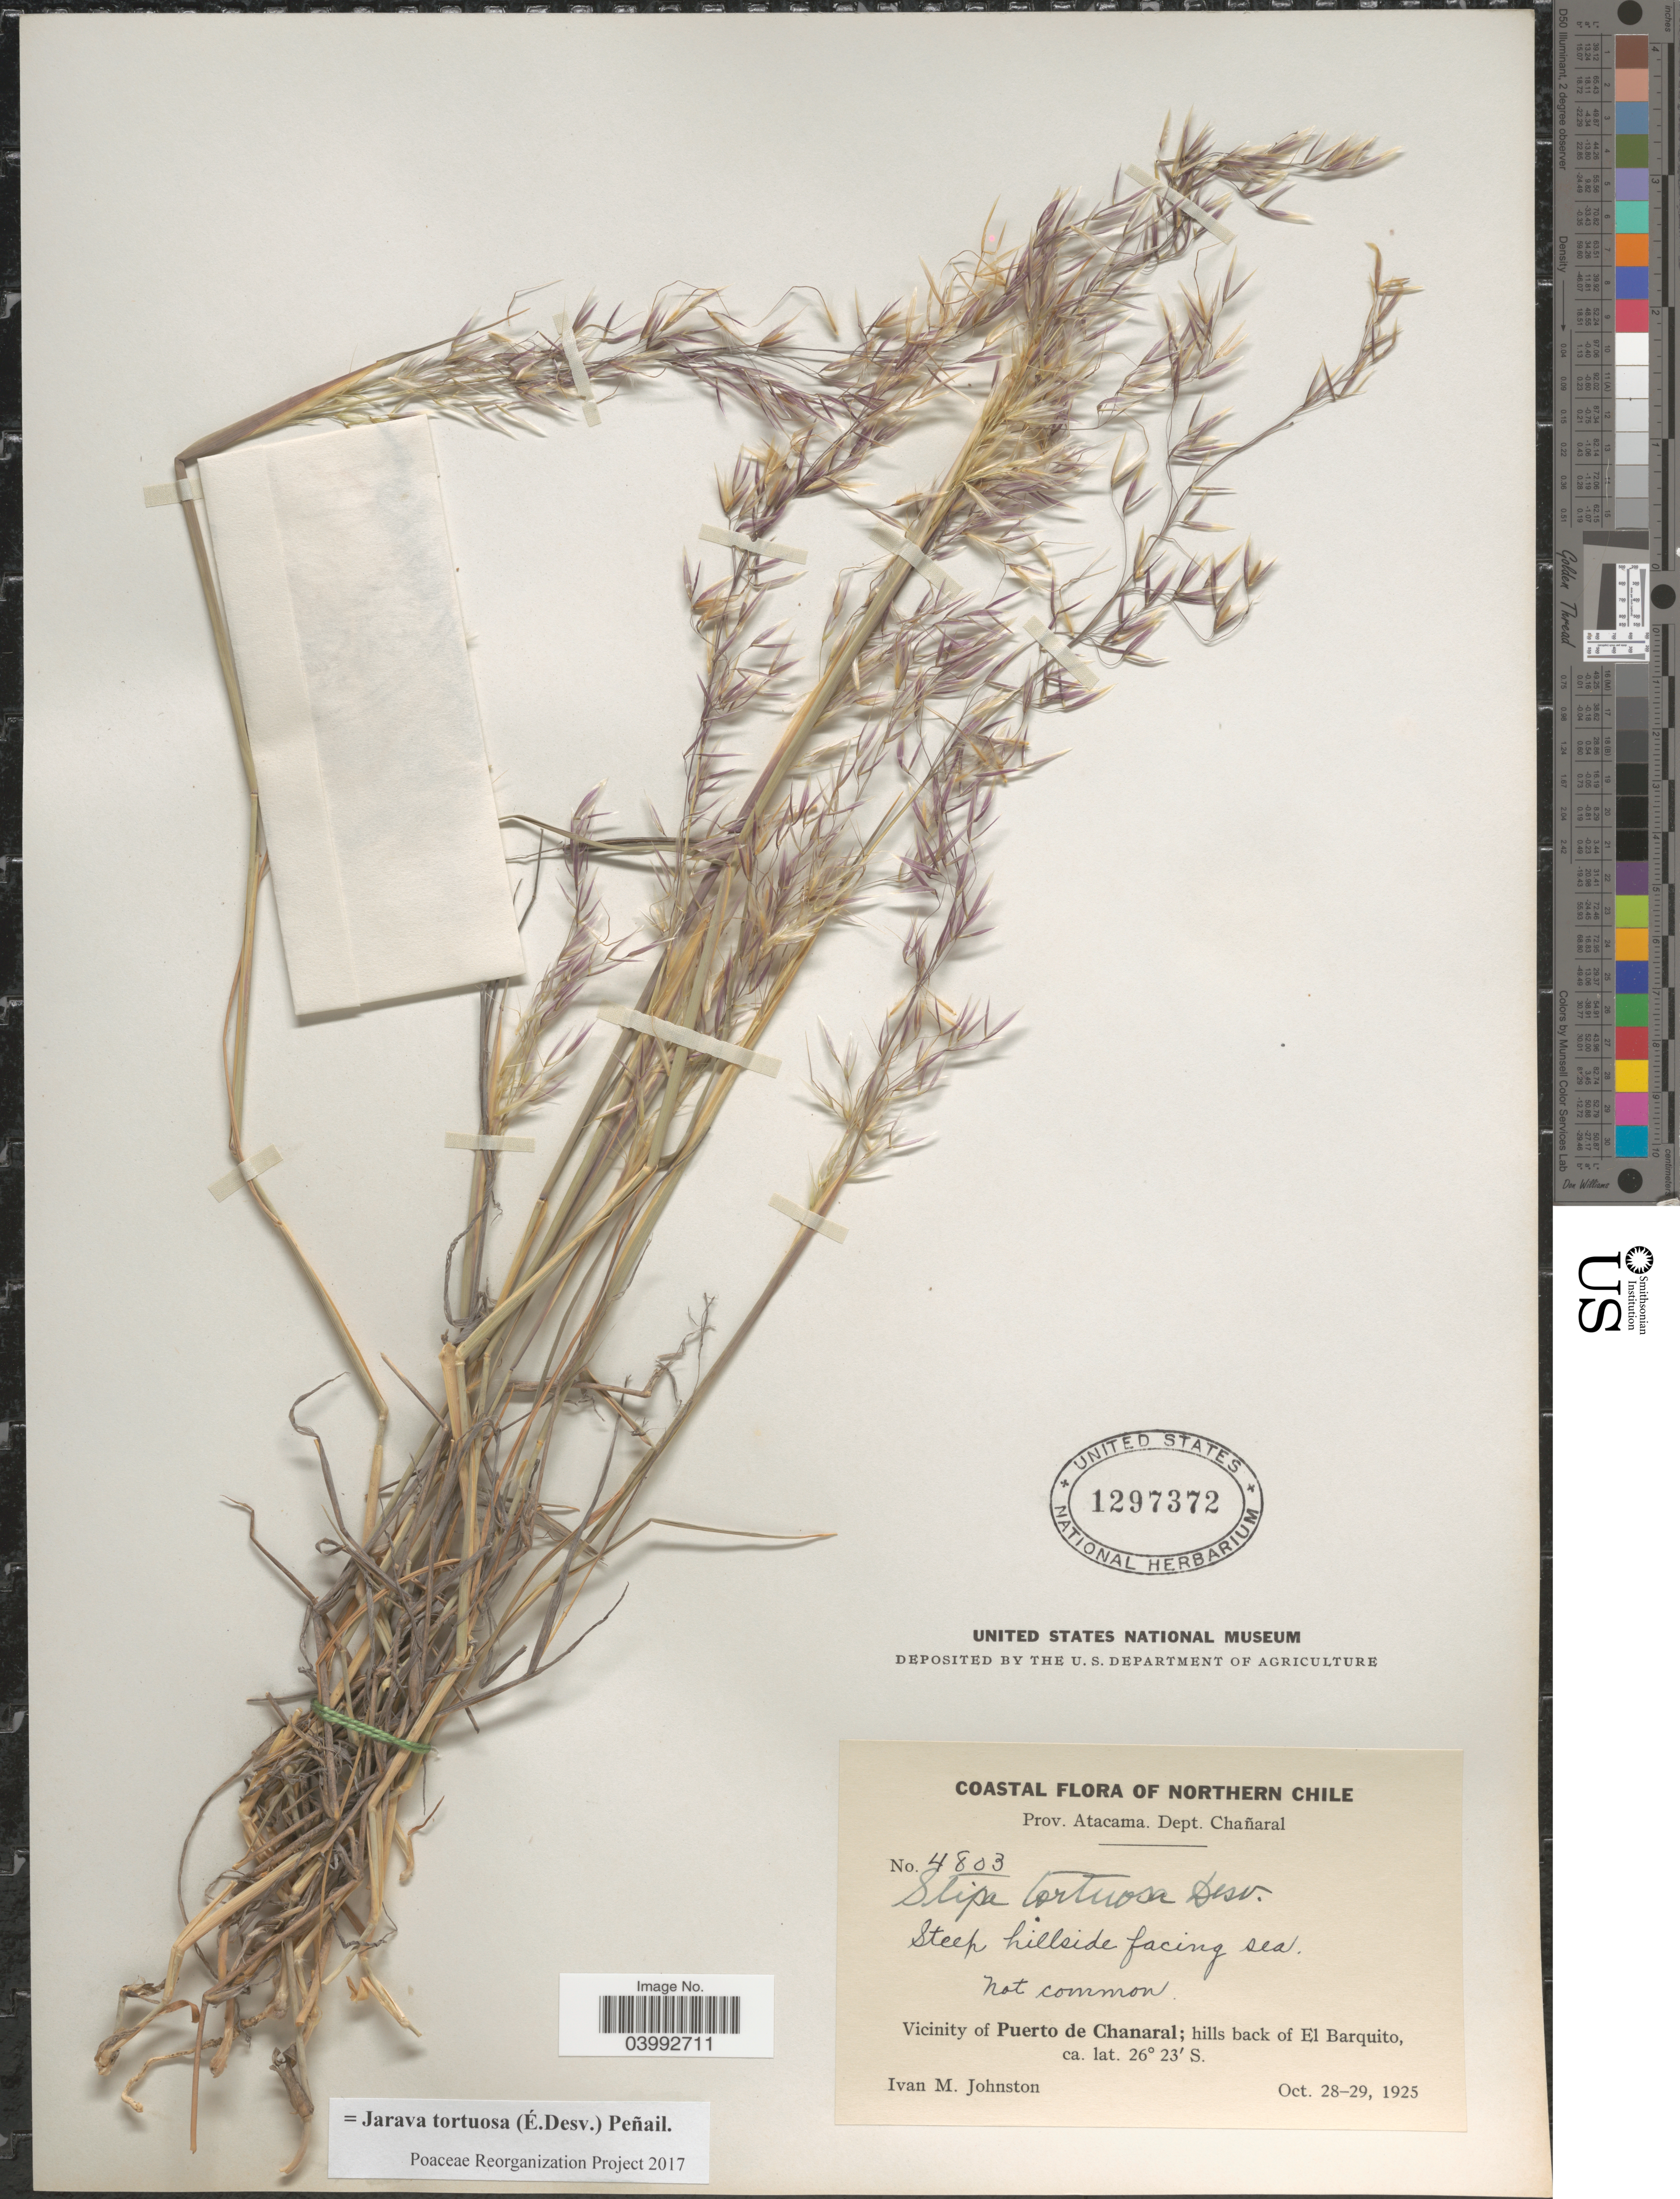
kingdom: Plantae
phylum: Tracheophyta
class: Liliopsida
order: Poales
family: Poaceae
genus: Jarava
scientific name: Jarava tortuosa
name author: (É. Desv.) Peñail.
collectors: I.M. Johnston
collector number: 4803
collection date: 1925-10-28/1925-10-29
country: Chile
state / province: Atacama (III)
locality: Coastal of Northern Chile. Prov. Atacama. Dept. Chañaral. Vicinity of Puerto de Chanaral; hills back of El Barquito.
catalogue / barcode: US 1297372